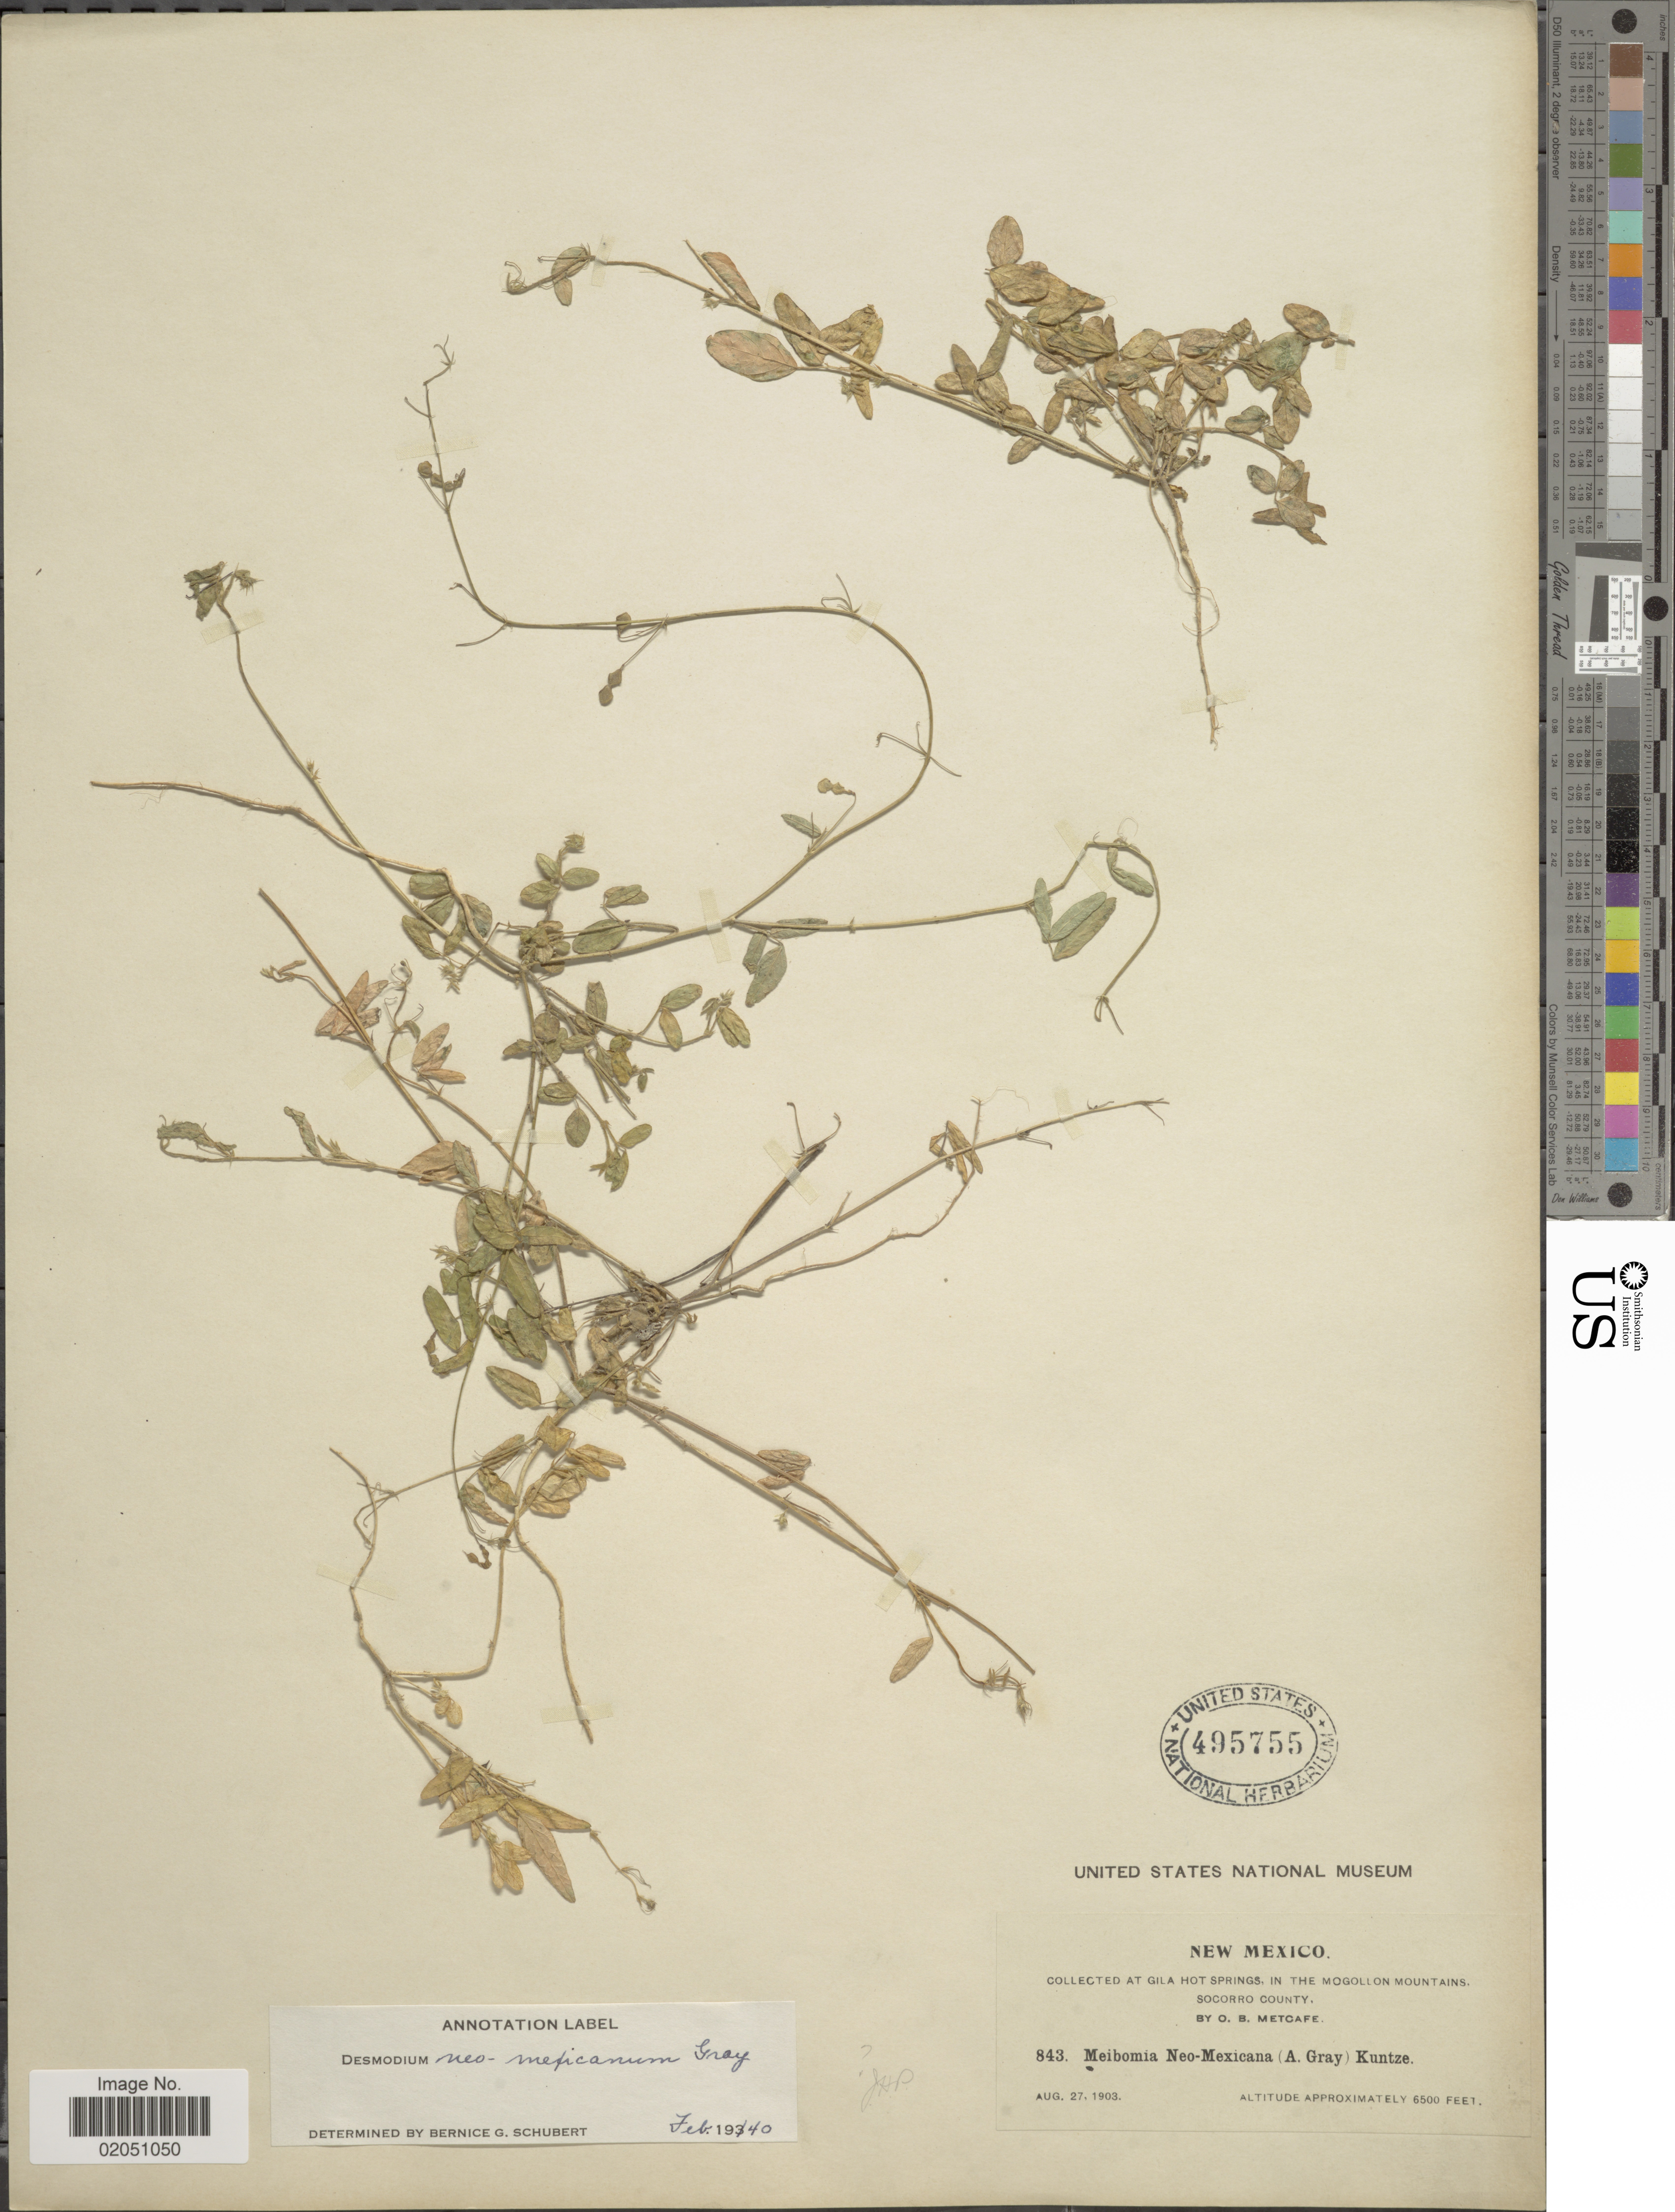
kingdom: Plantae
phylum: Tracheophyta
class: Magnoliopsida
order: Fabales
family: Fabaceae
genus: Desmodium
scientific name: Desmodium neomexicanum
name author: A. Gray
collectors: O. Metcafe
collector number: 843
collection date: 1903-08-27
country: United States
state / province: New Mexico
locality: At Gila Hot Springs, in the Mogollon Mountains, Socorro County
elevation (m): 1981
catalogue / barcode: US 495755